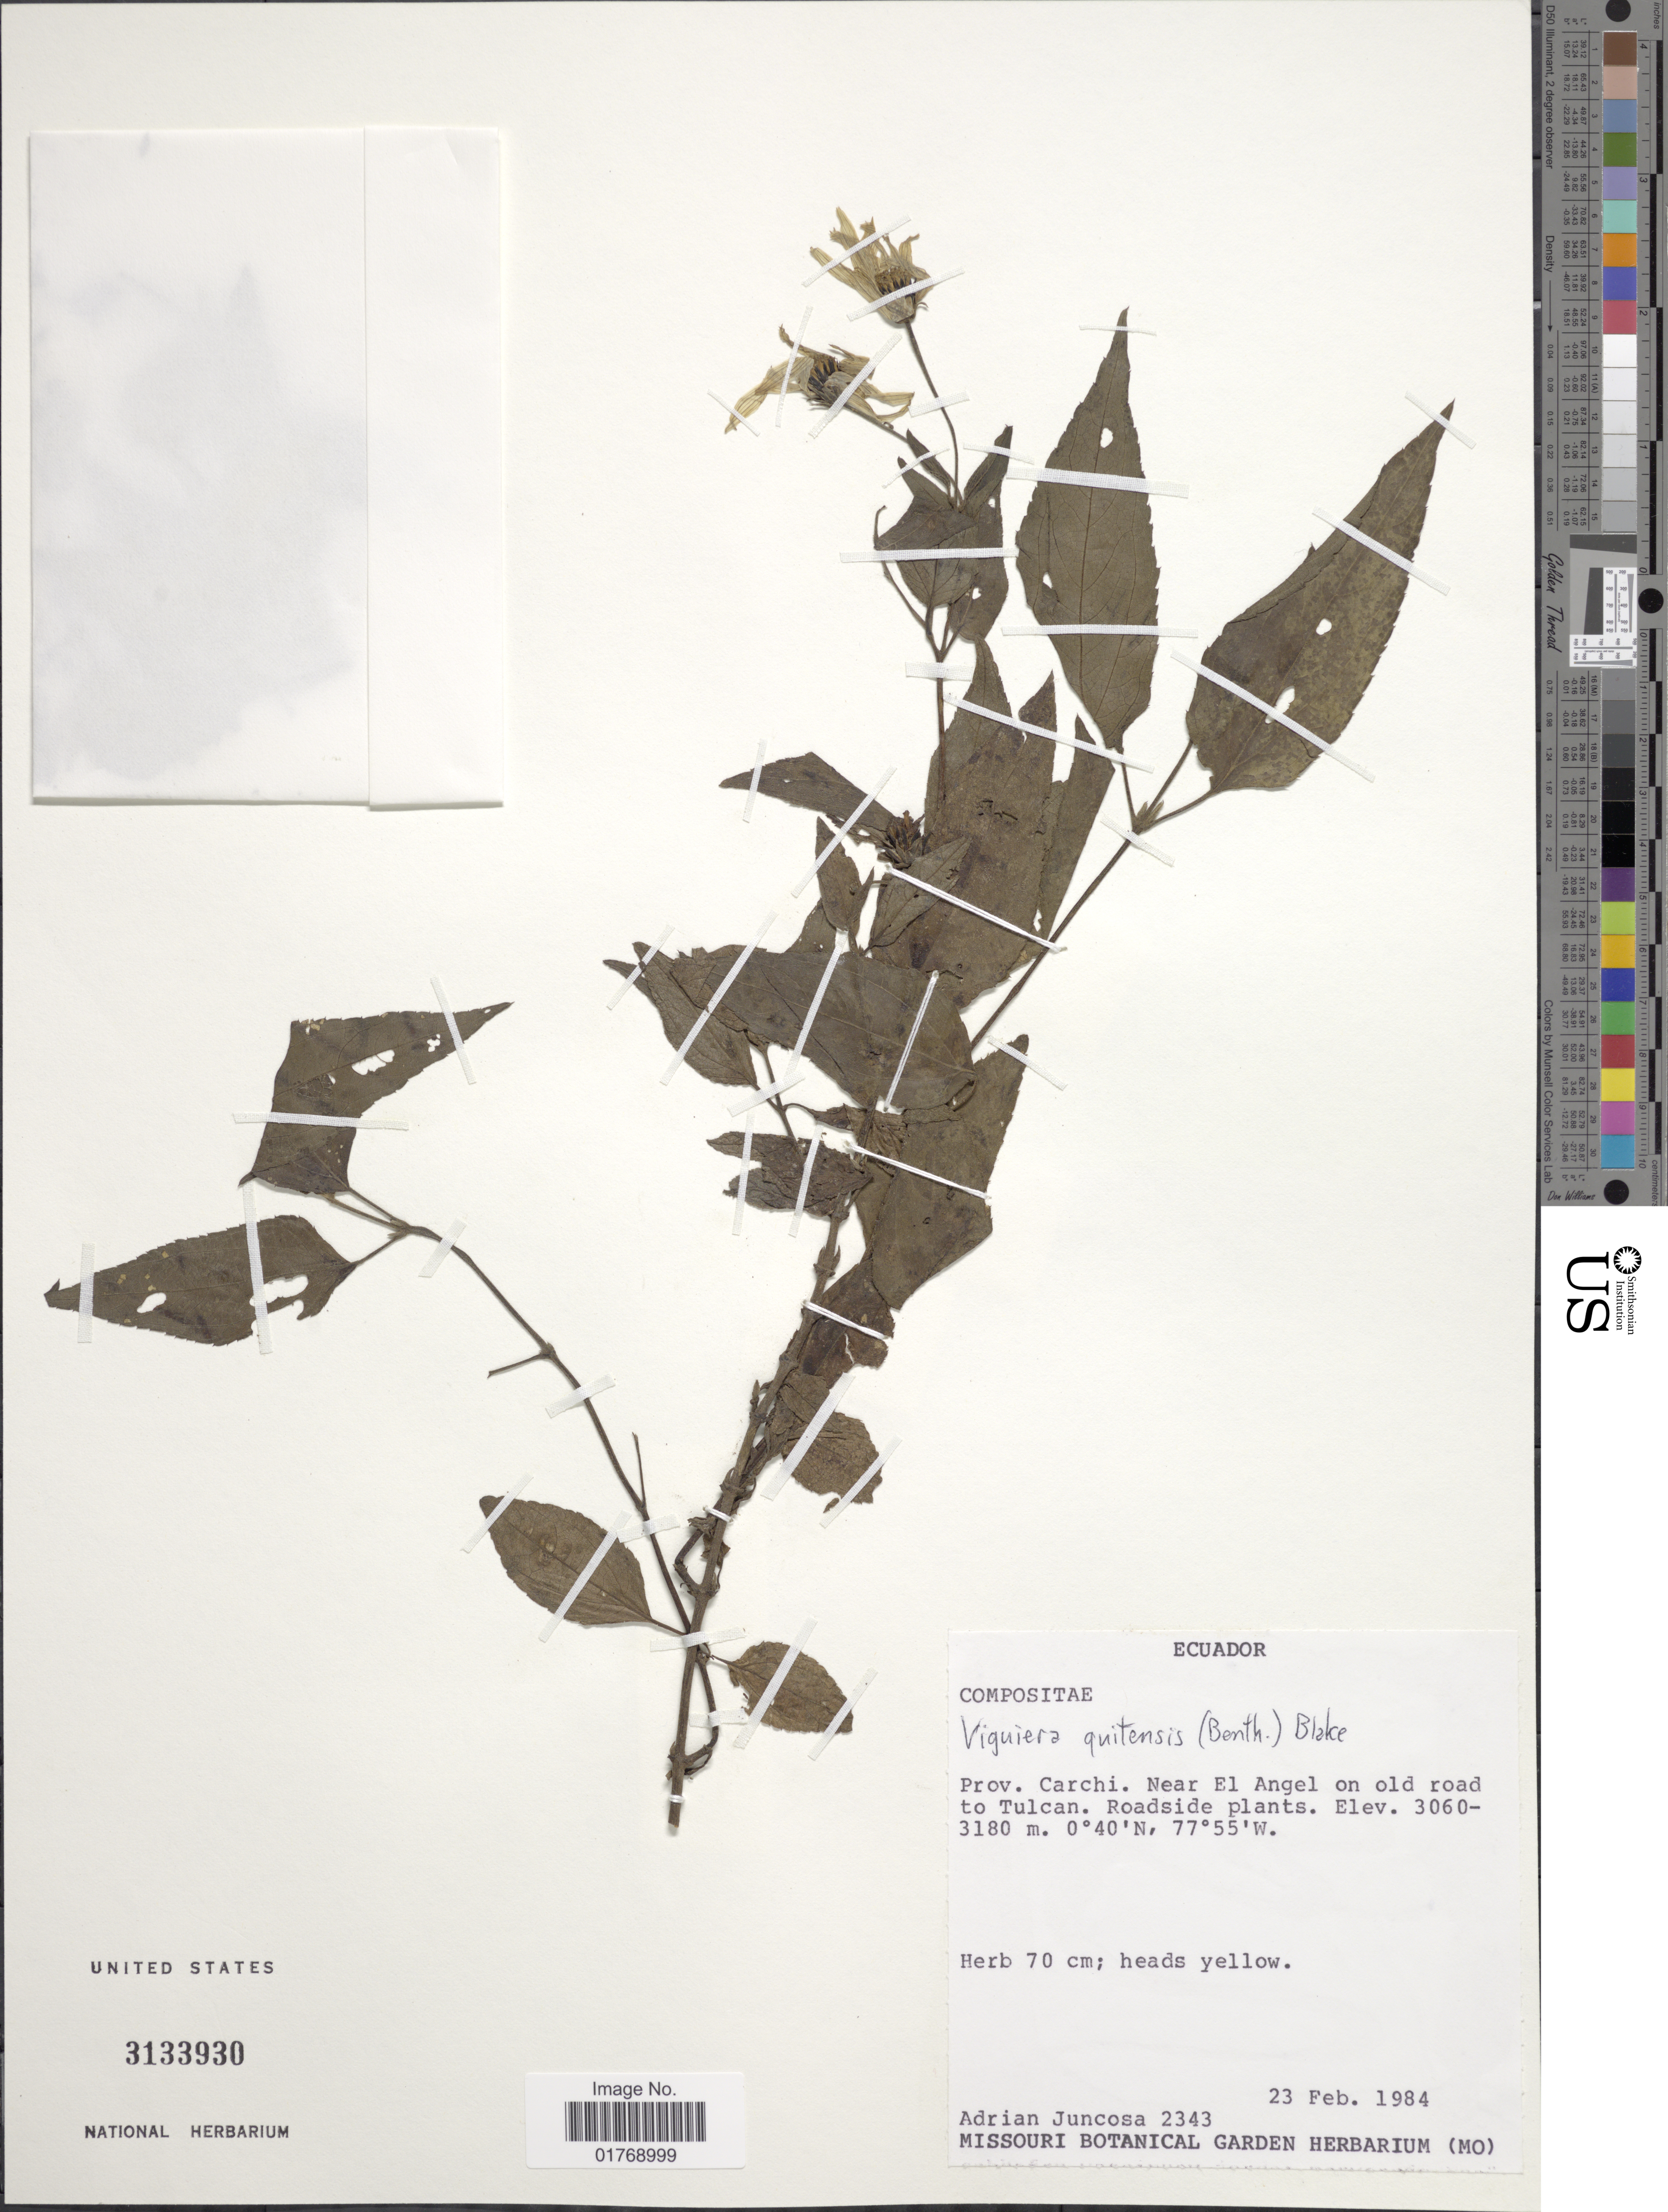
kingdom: Plantae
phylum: Tracheophyta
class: Magnoliopsida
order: Asterales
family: Asteraceae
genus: Viguiera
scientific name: Viguiera quitensis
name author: (Benth.) S.F. Blake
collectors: A. Juncosa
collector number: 2343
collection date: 1984-02-23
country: Ecuador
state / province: Carchi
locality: Prov. Carchi. Near El Angel on old road to Tulcan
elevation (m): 3060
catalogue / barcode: US 3133930